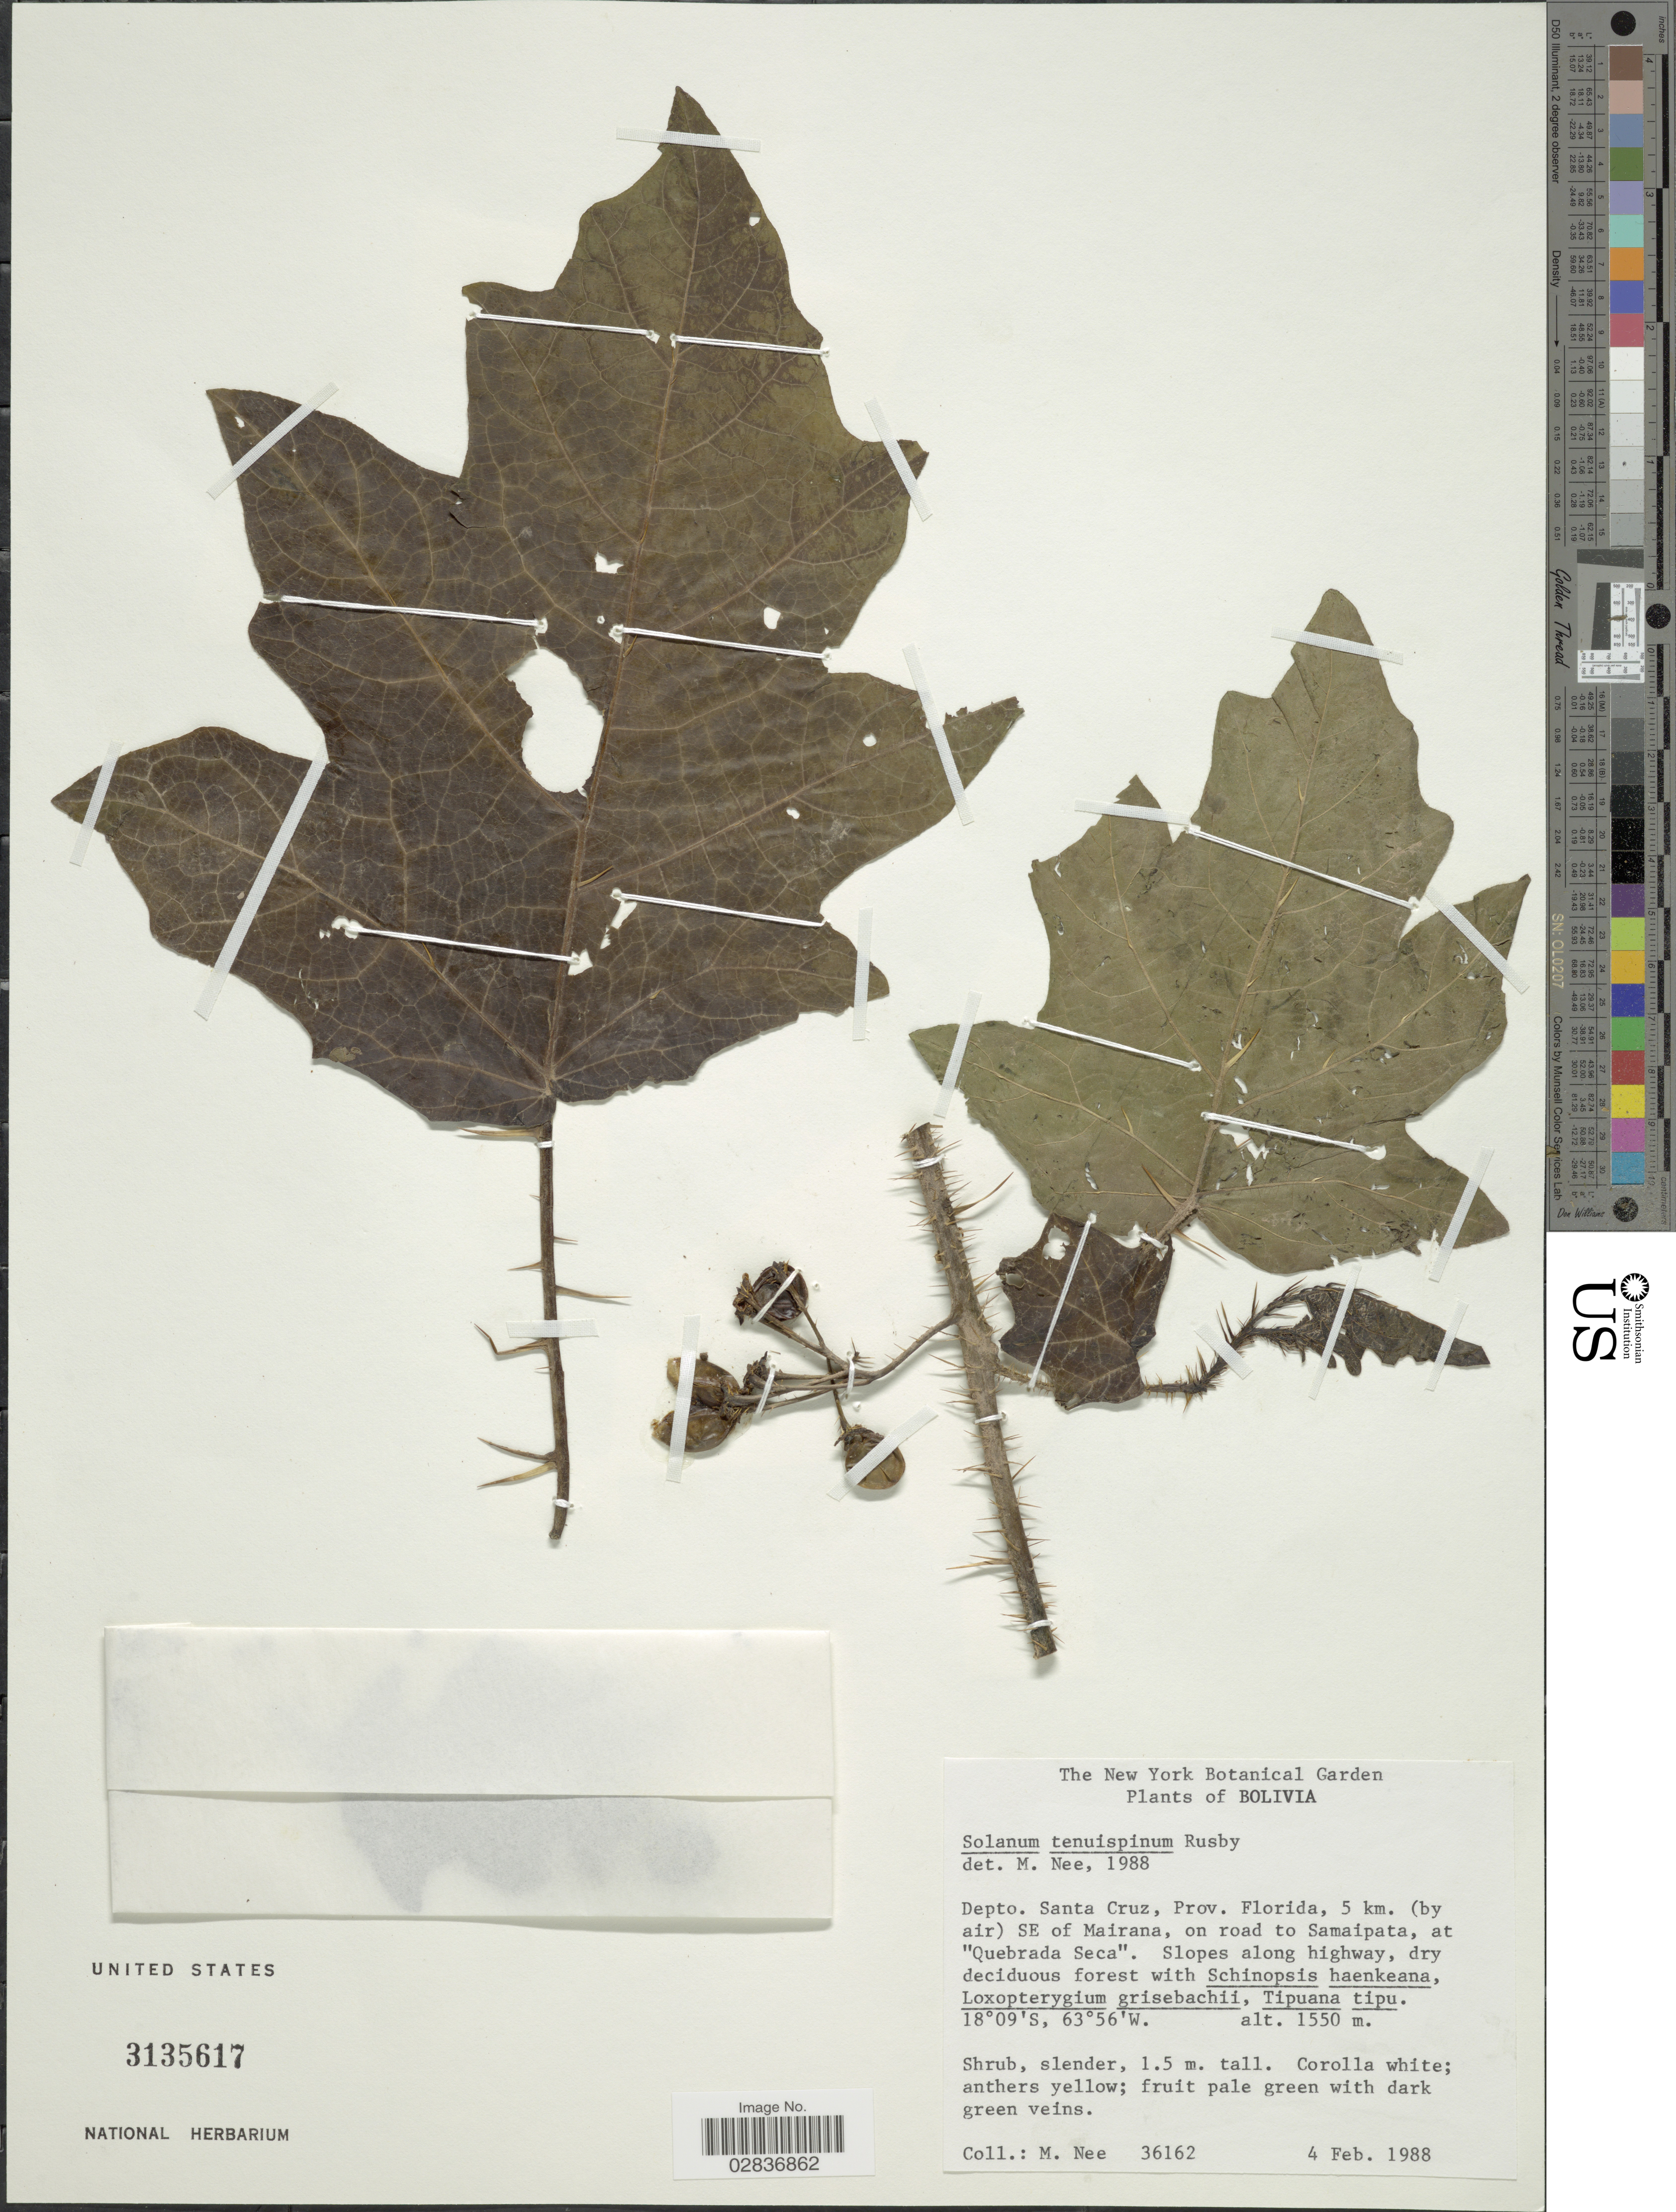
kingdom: Plantae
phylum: Tracheophyta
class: Magnoliopsida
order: Solanales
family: Solanaceae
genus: Solanum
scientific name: Solanum tenuispinum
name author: Rusby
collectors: M. Nee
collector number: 36162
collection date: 1988-02-04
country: Bolivia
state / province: Santa Cruz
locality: Depto. Santa Cruz, Prov. Florida, 5 km. (by air) SE of Mairana, on road to Samaipata, at "Quebrada Seca".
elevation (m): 1550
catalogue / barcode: US 3135617